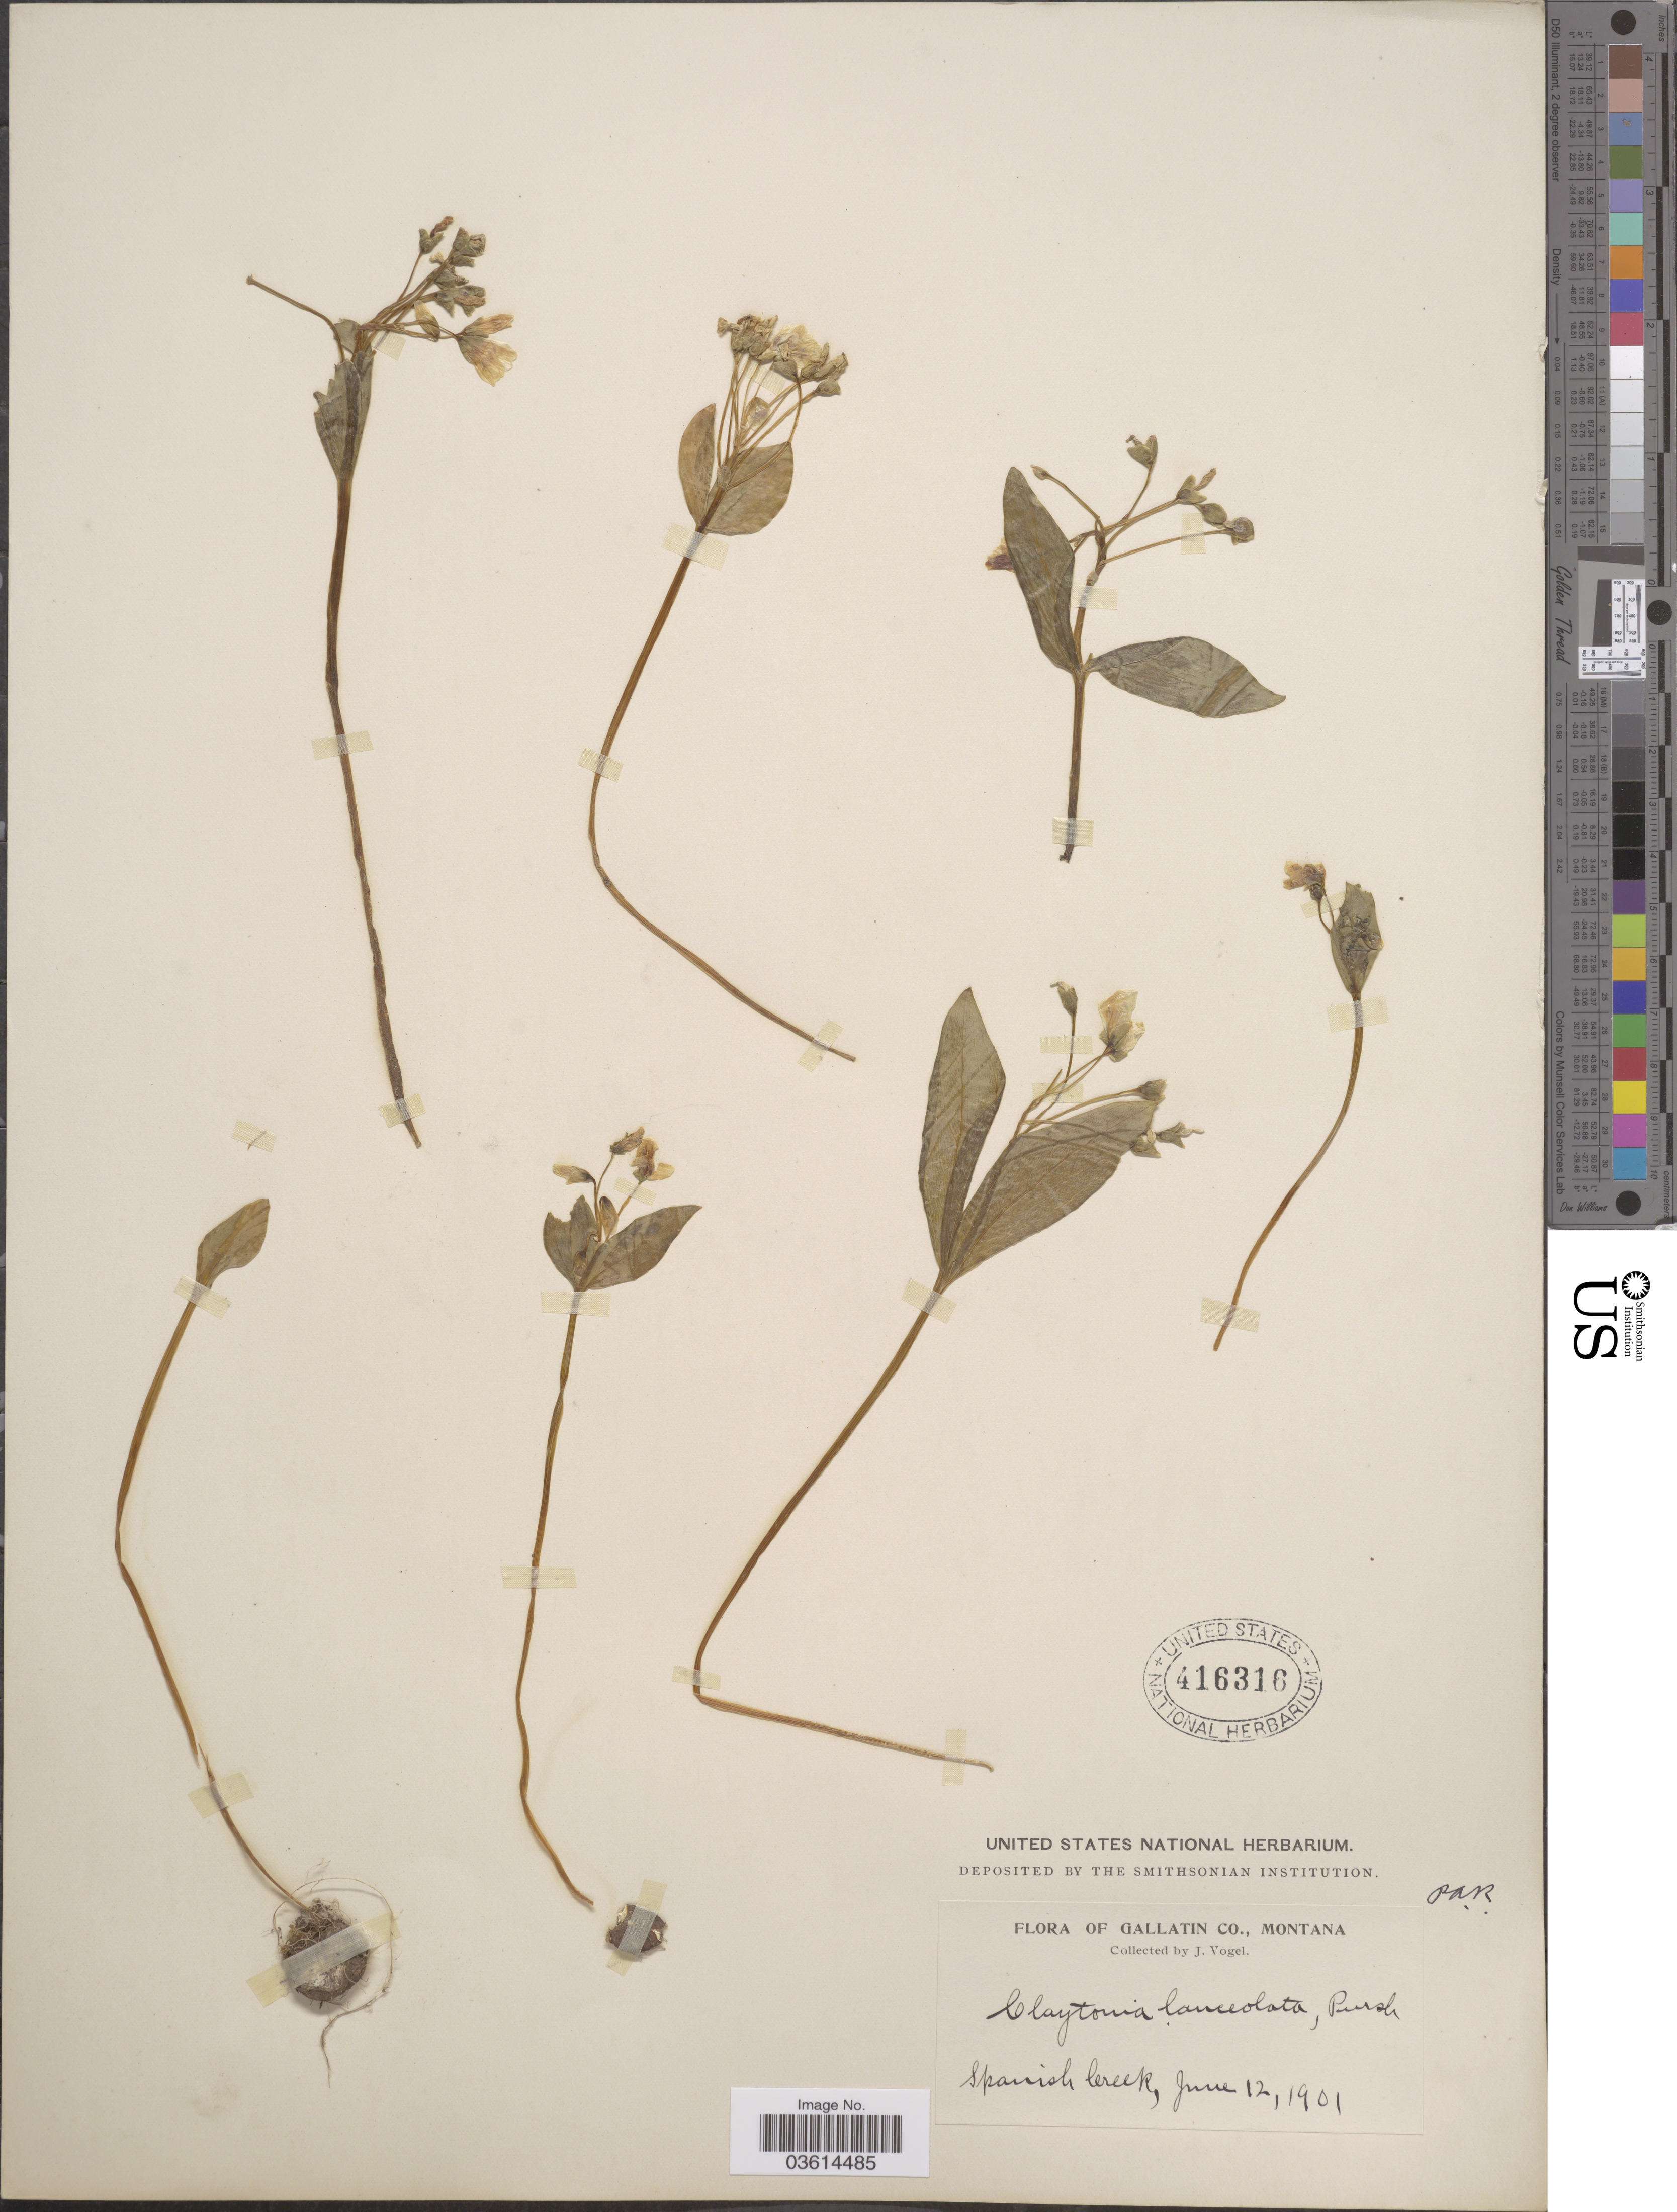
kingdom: Plantae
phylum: Tracheophyta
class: Magnoliopsida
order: Caryophyllales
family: Montiaceae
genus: Claytonia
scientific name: Claytonia lanceolata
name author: Pursh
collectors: J. Vogel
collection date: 1901-06-12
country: United States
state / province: Montana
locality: Gallatin Co. Spanish Creek.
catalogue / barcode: US 416316